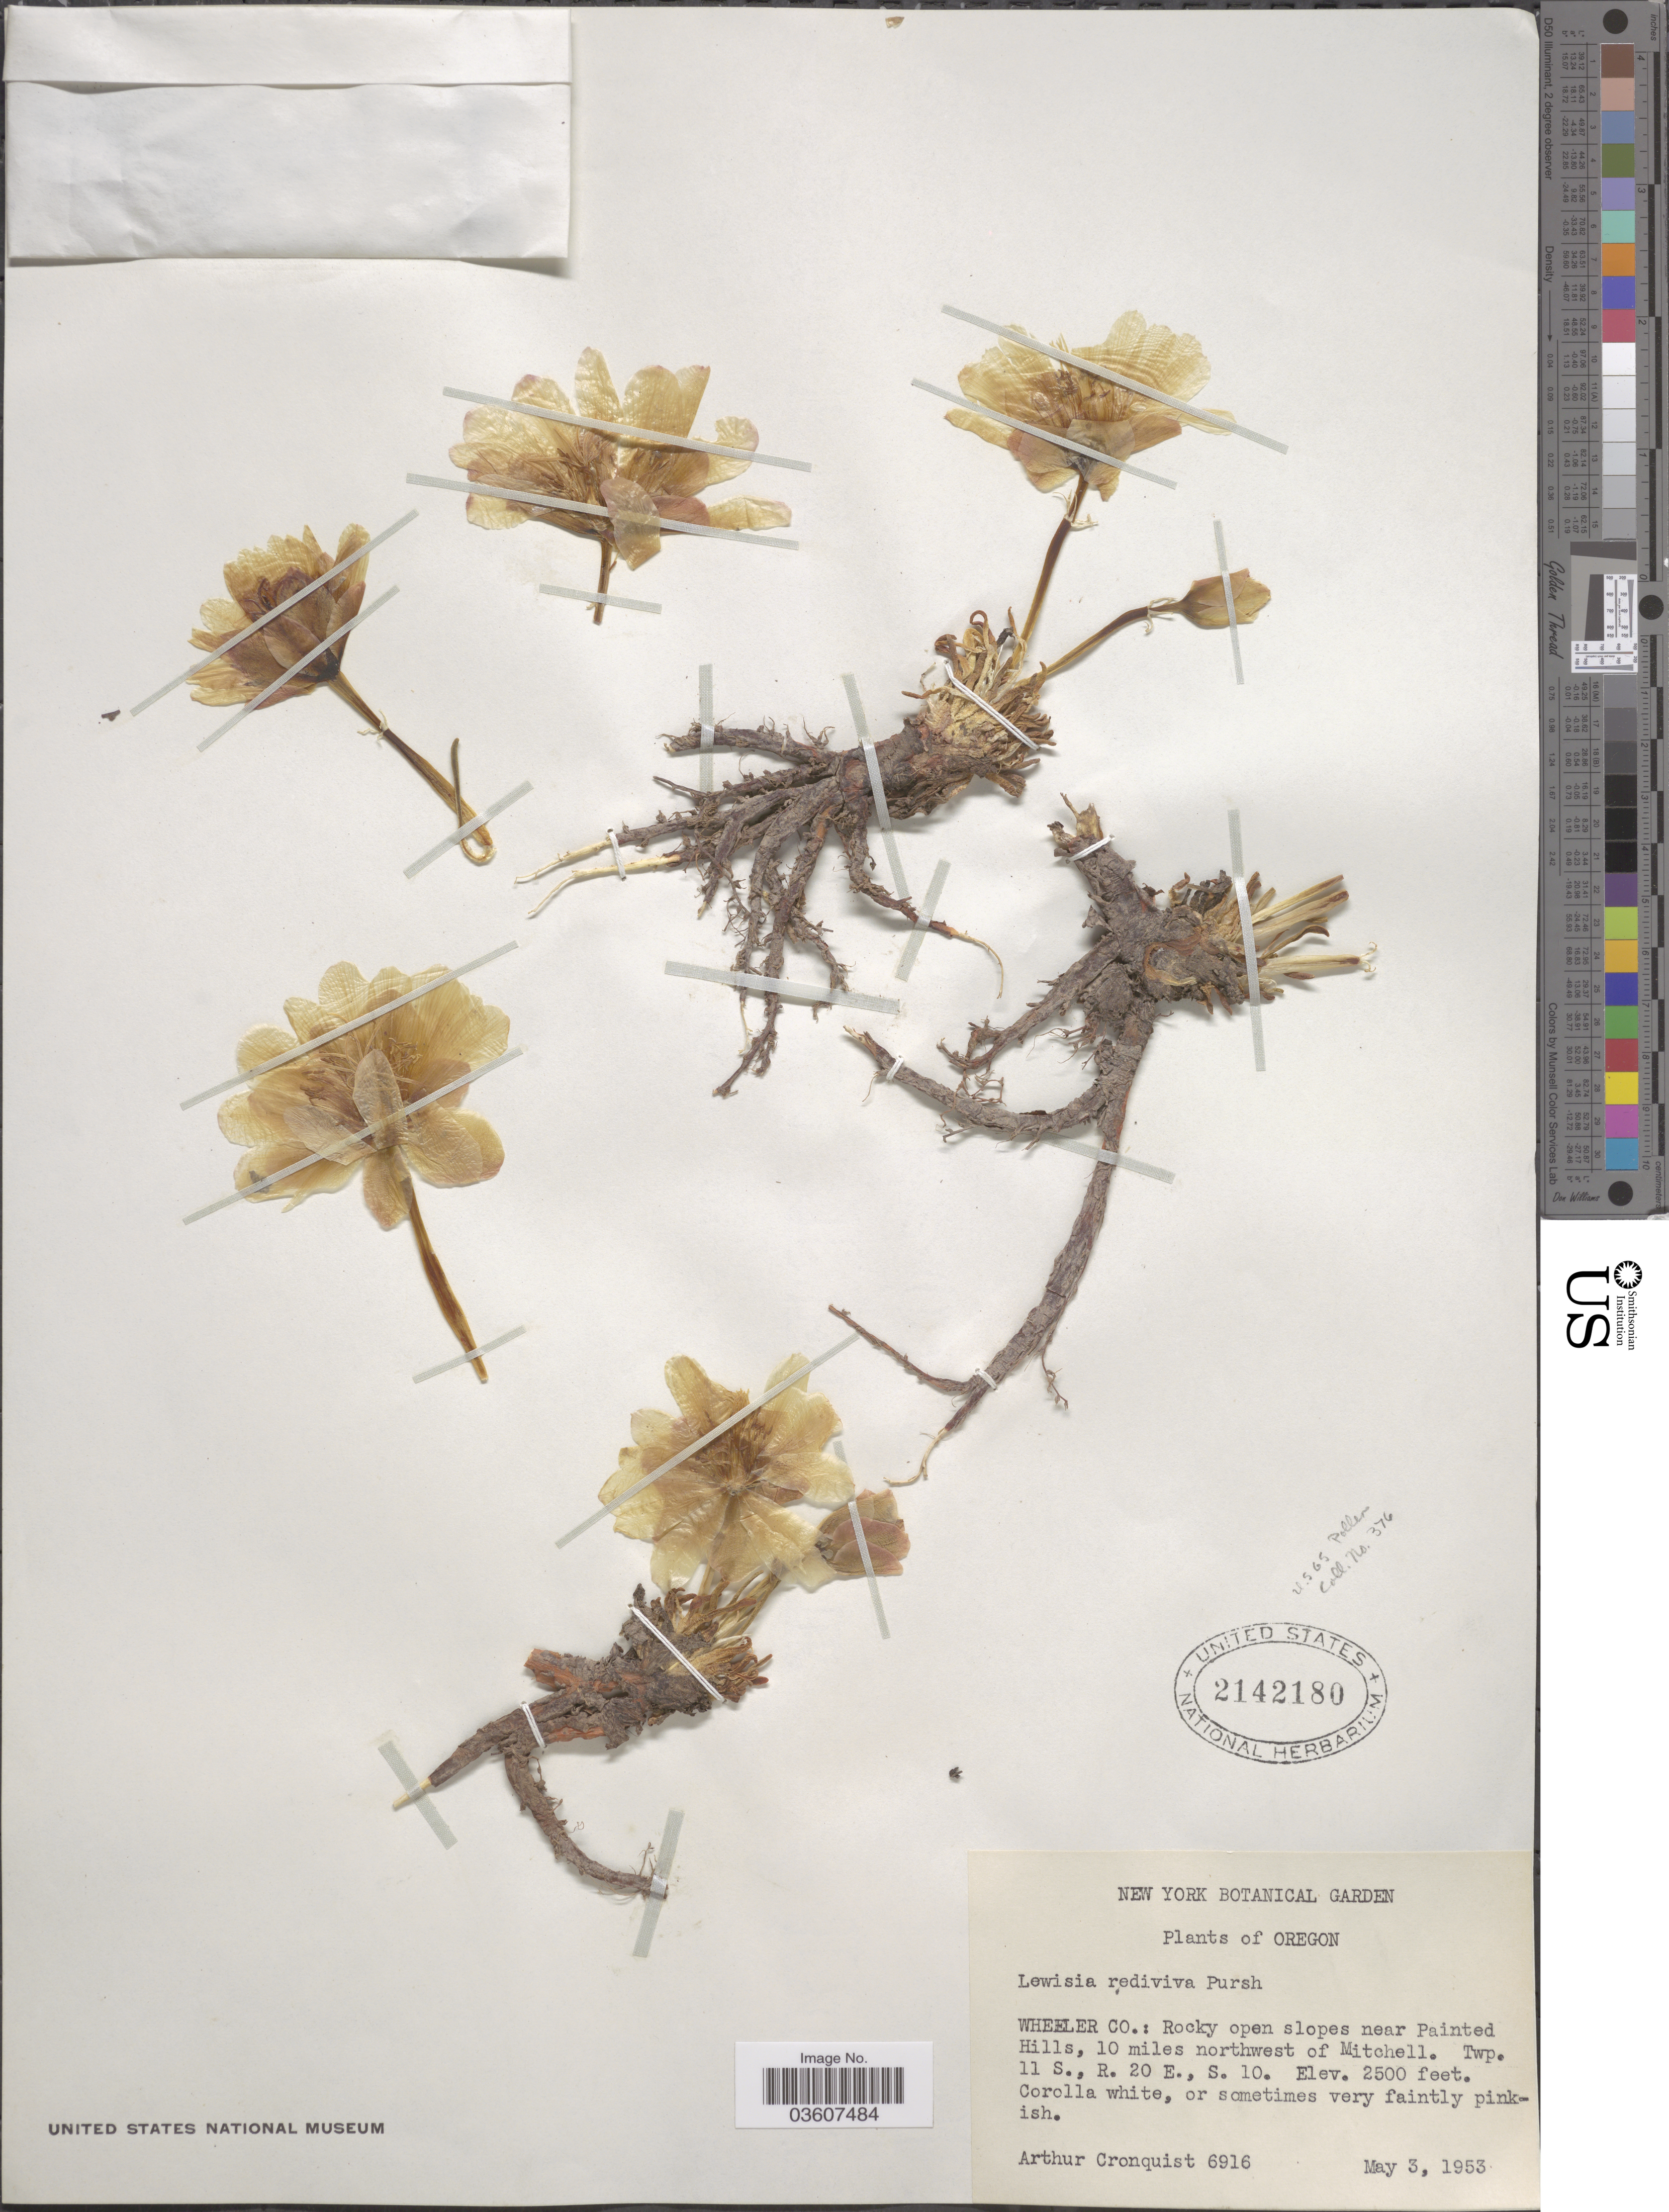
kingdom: Plantae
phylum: Tracheophyta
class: Magnoliopsida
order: Caryophyllales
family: Montiaceae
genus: Lewisia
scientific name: Lewisia rediviva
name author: Pursh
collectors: A. J. Cronquist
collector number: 6916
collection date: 1953-05-03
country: United States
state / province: Oregon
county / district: Wheeler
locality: Wheeler Co.: Rocky open slopes near Painted Hills, 10 miles northwest of Mitchell. Twp. 11 S., R. 20 E., S. 10.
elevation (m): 762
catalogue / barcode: US 2142180